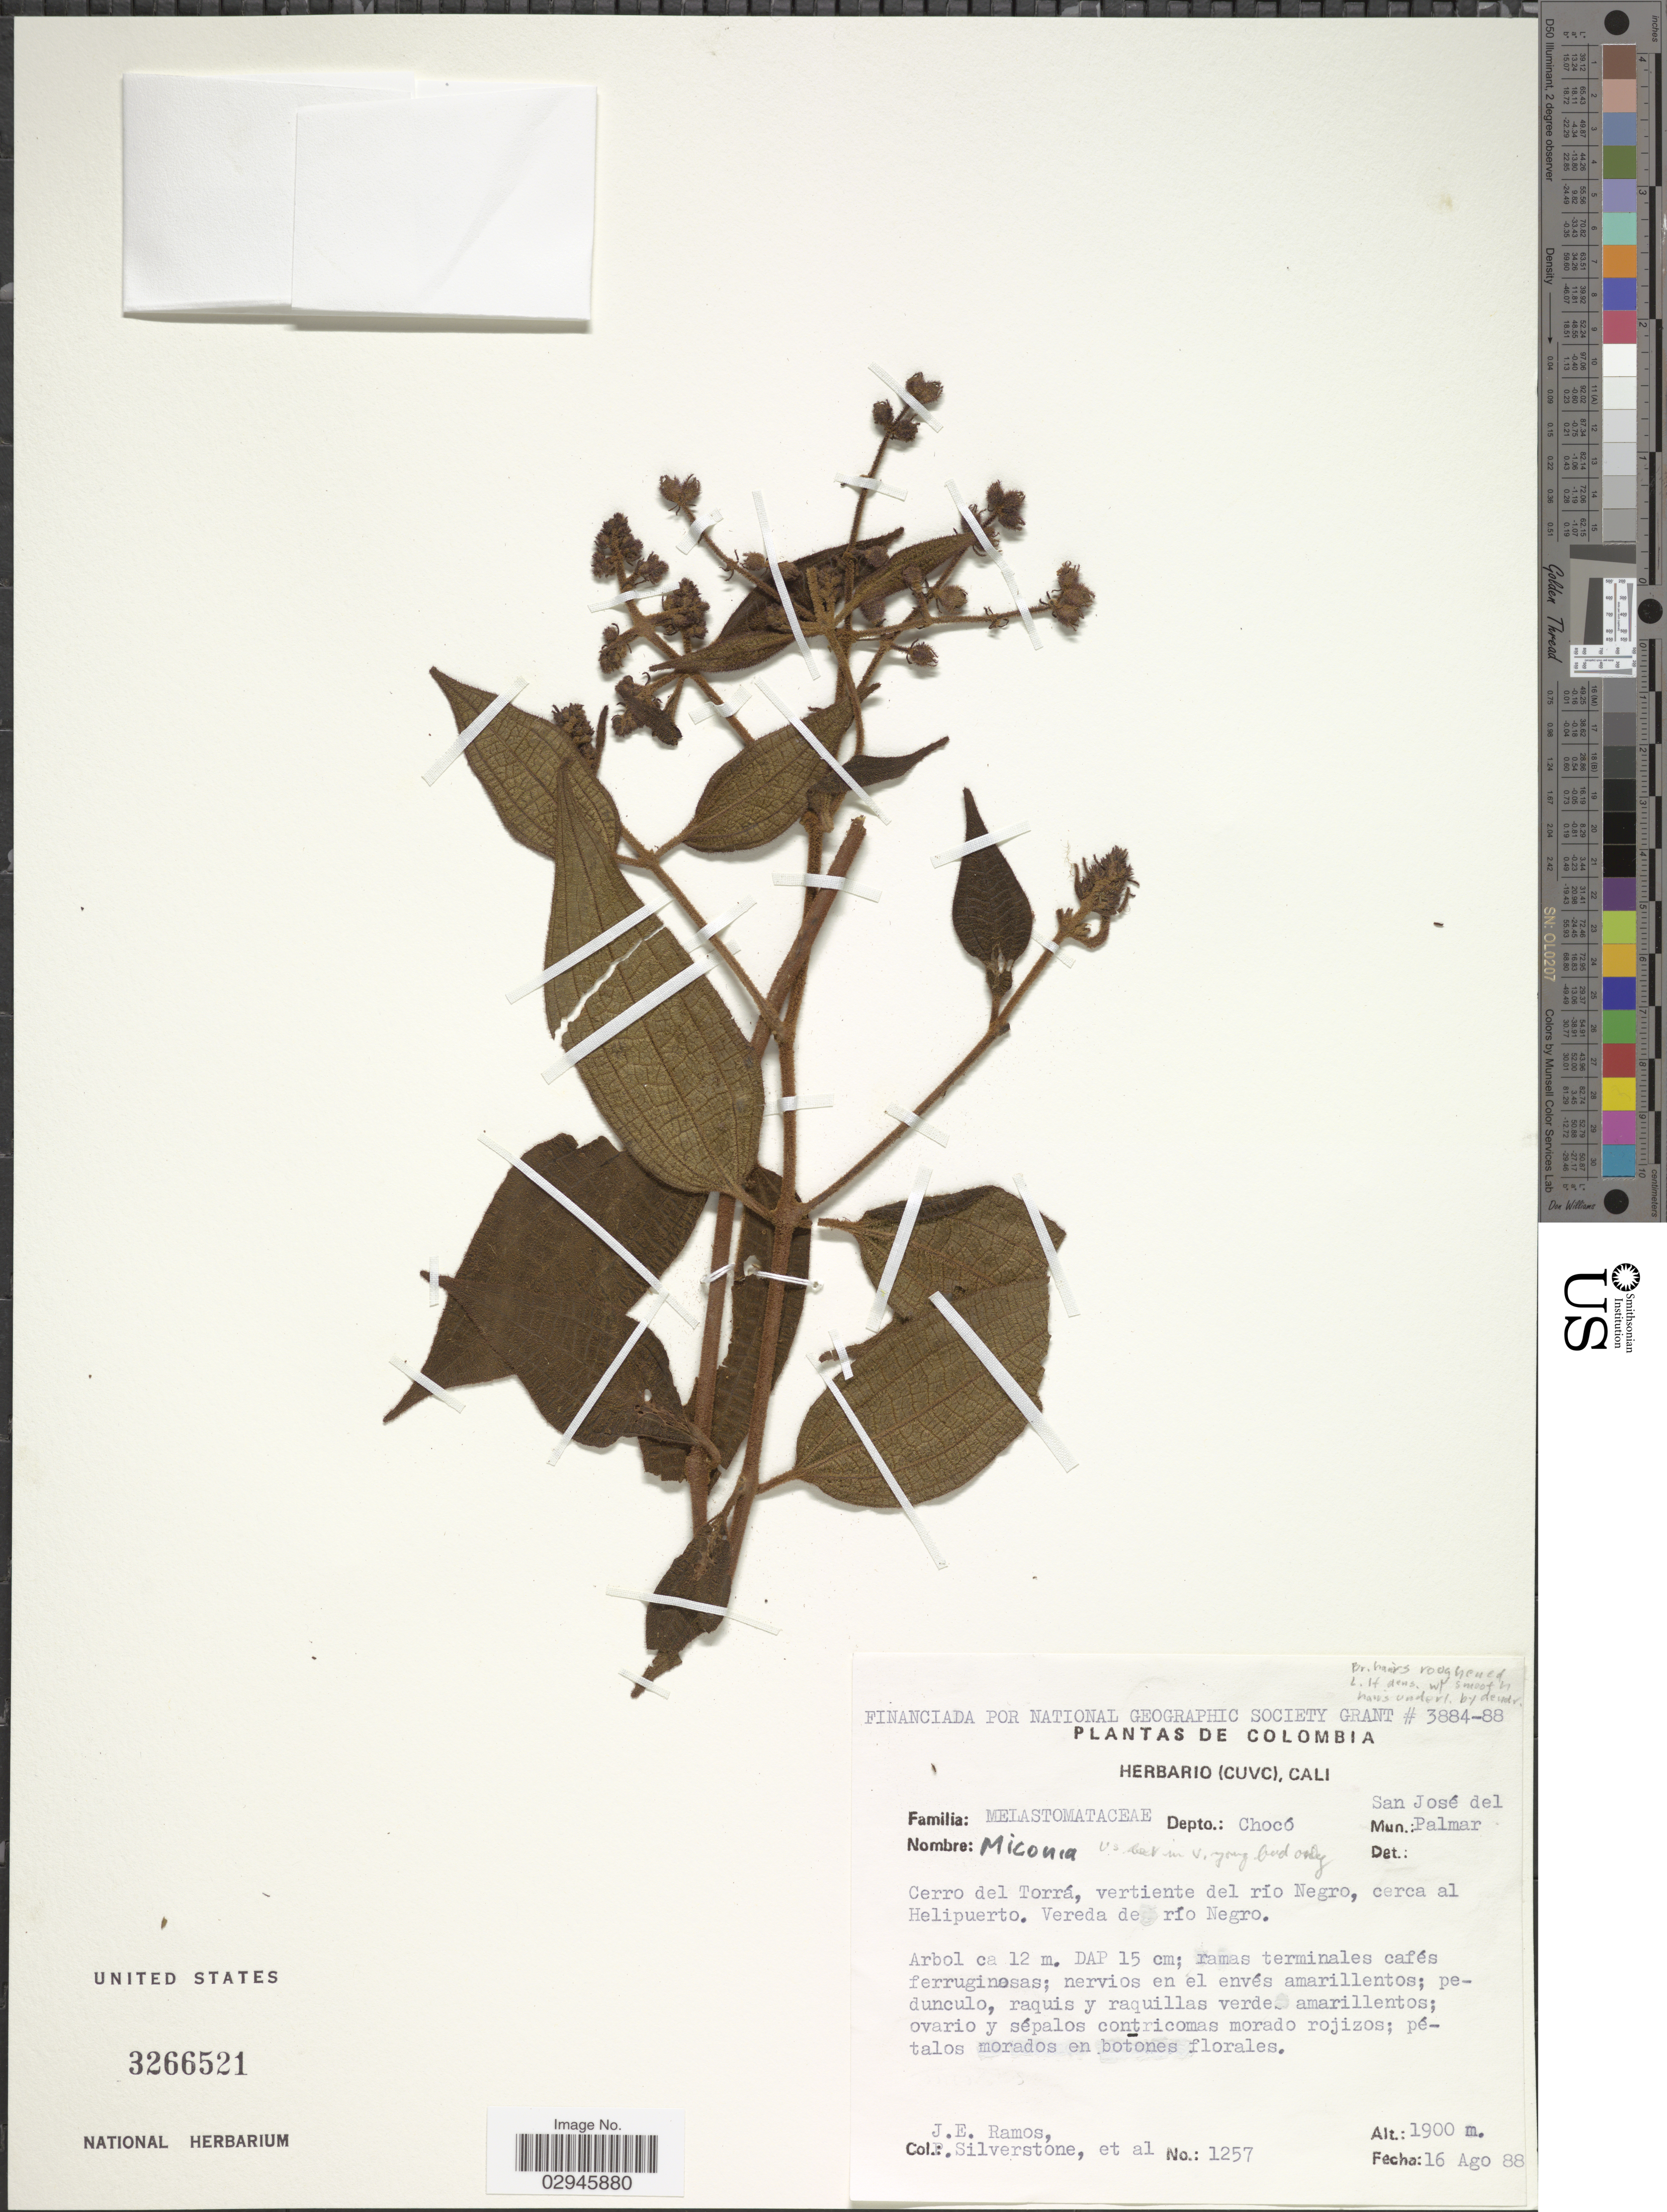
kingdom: Plantae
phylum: Tracheophyta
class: Magnoliopsida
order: Myrtales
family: Melastomataceae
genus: Miconia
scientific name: Miconia sp.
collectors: J. E. Ramos, P. Silverstone & et al.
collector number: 1257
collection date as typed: Transcribed d/m/y: 16/8/88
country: Colombia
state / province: Chocó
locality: Depto.: Chocó. Mun.: San José del Palmar. Cerro del Torrá, vertiente del rio Negro, cerca el Helipuerto. Vereda de rio Negro.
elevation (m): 1900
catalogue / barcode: US 3266521